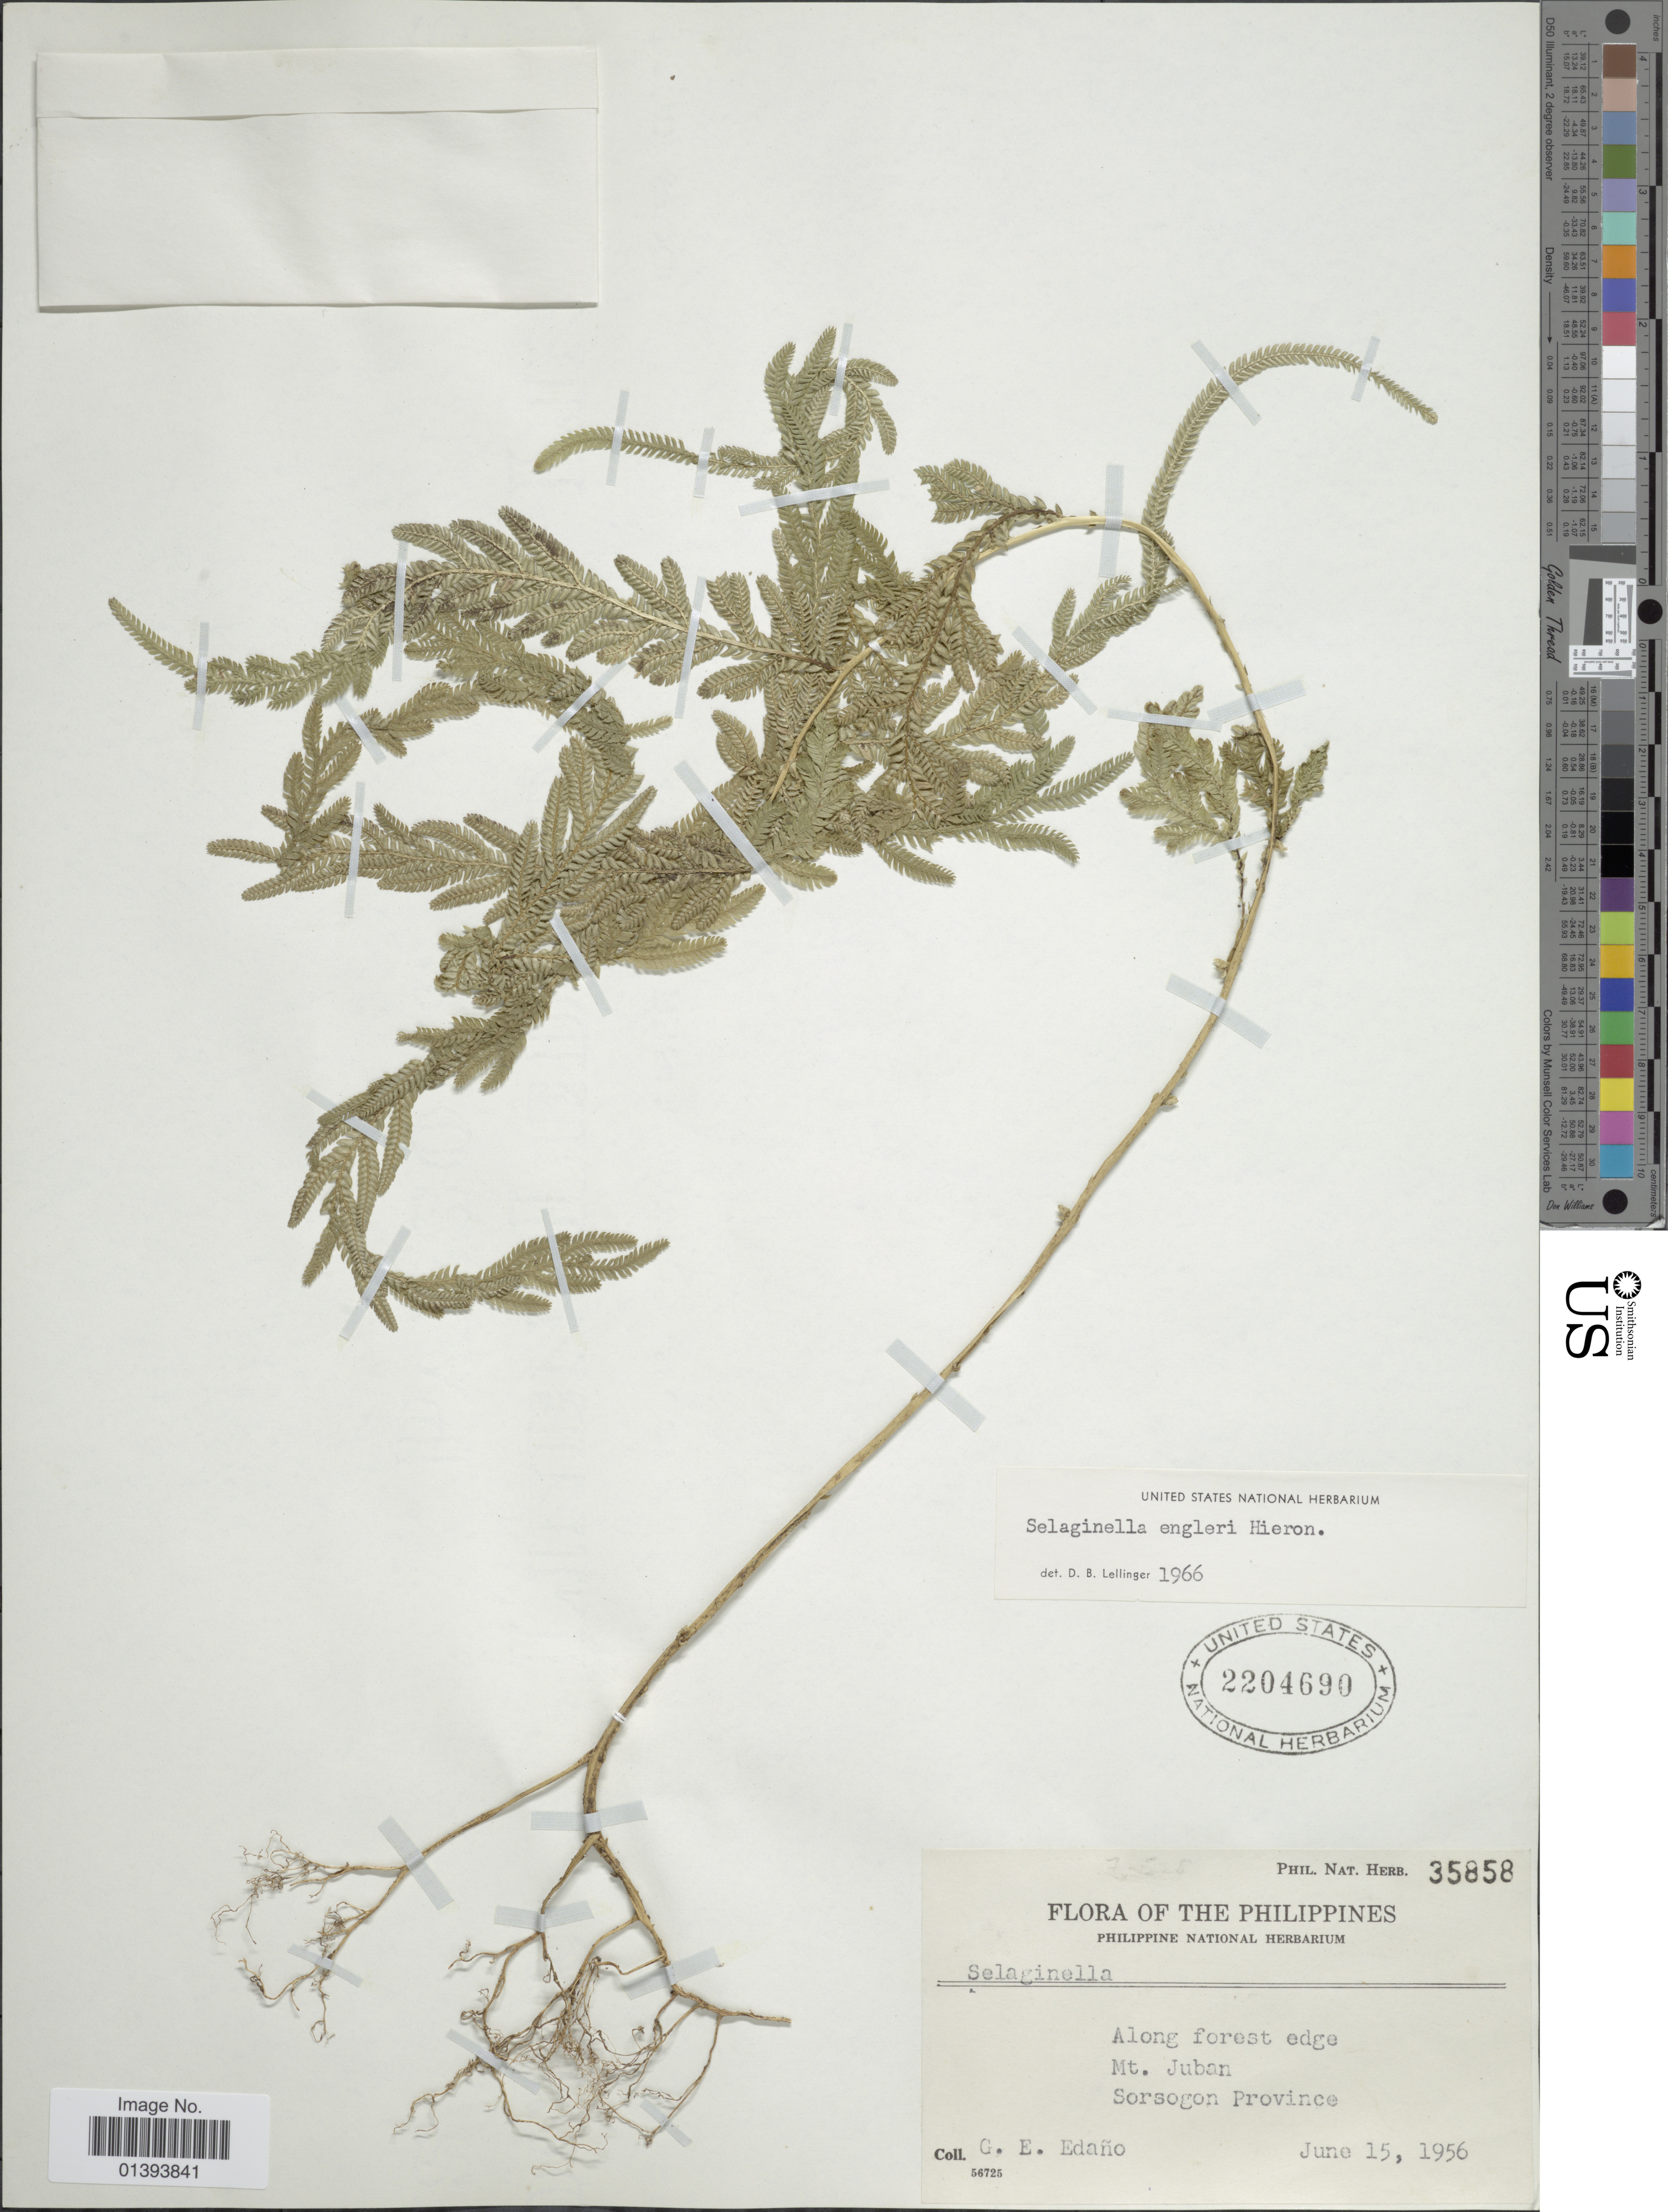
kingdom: Plantae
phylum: Tracheophyta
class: Lycopodiopsida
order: Selaginellales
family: Selaginellaceae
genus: Selaginella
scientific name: Selaginella engleri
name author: Hieron.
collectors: G. E. Edaño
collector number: Phil. Nat. Herb. 35858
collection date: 1956-06-15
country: Philippines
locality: Along forest edge, Mt. Juban, Sorsogon Province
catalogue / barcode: US 2204690